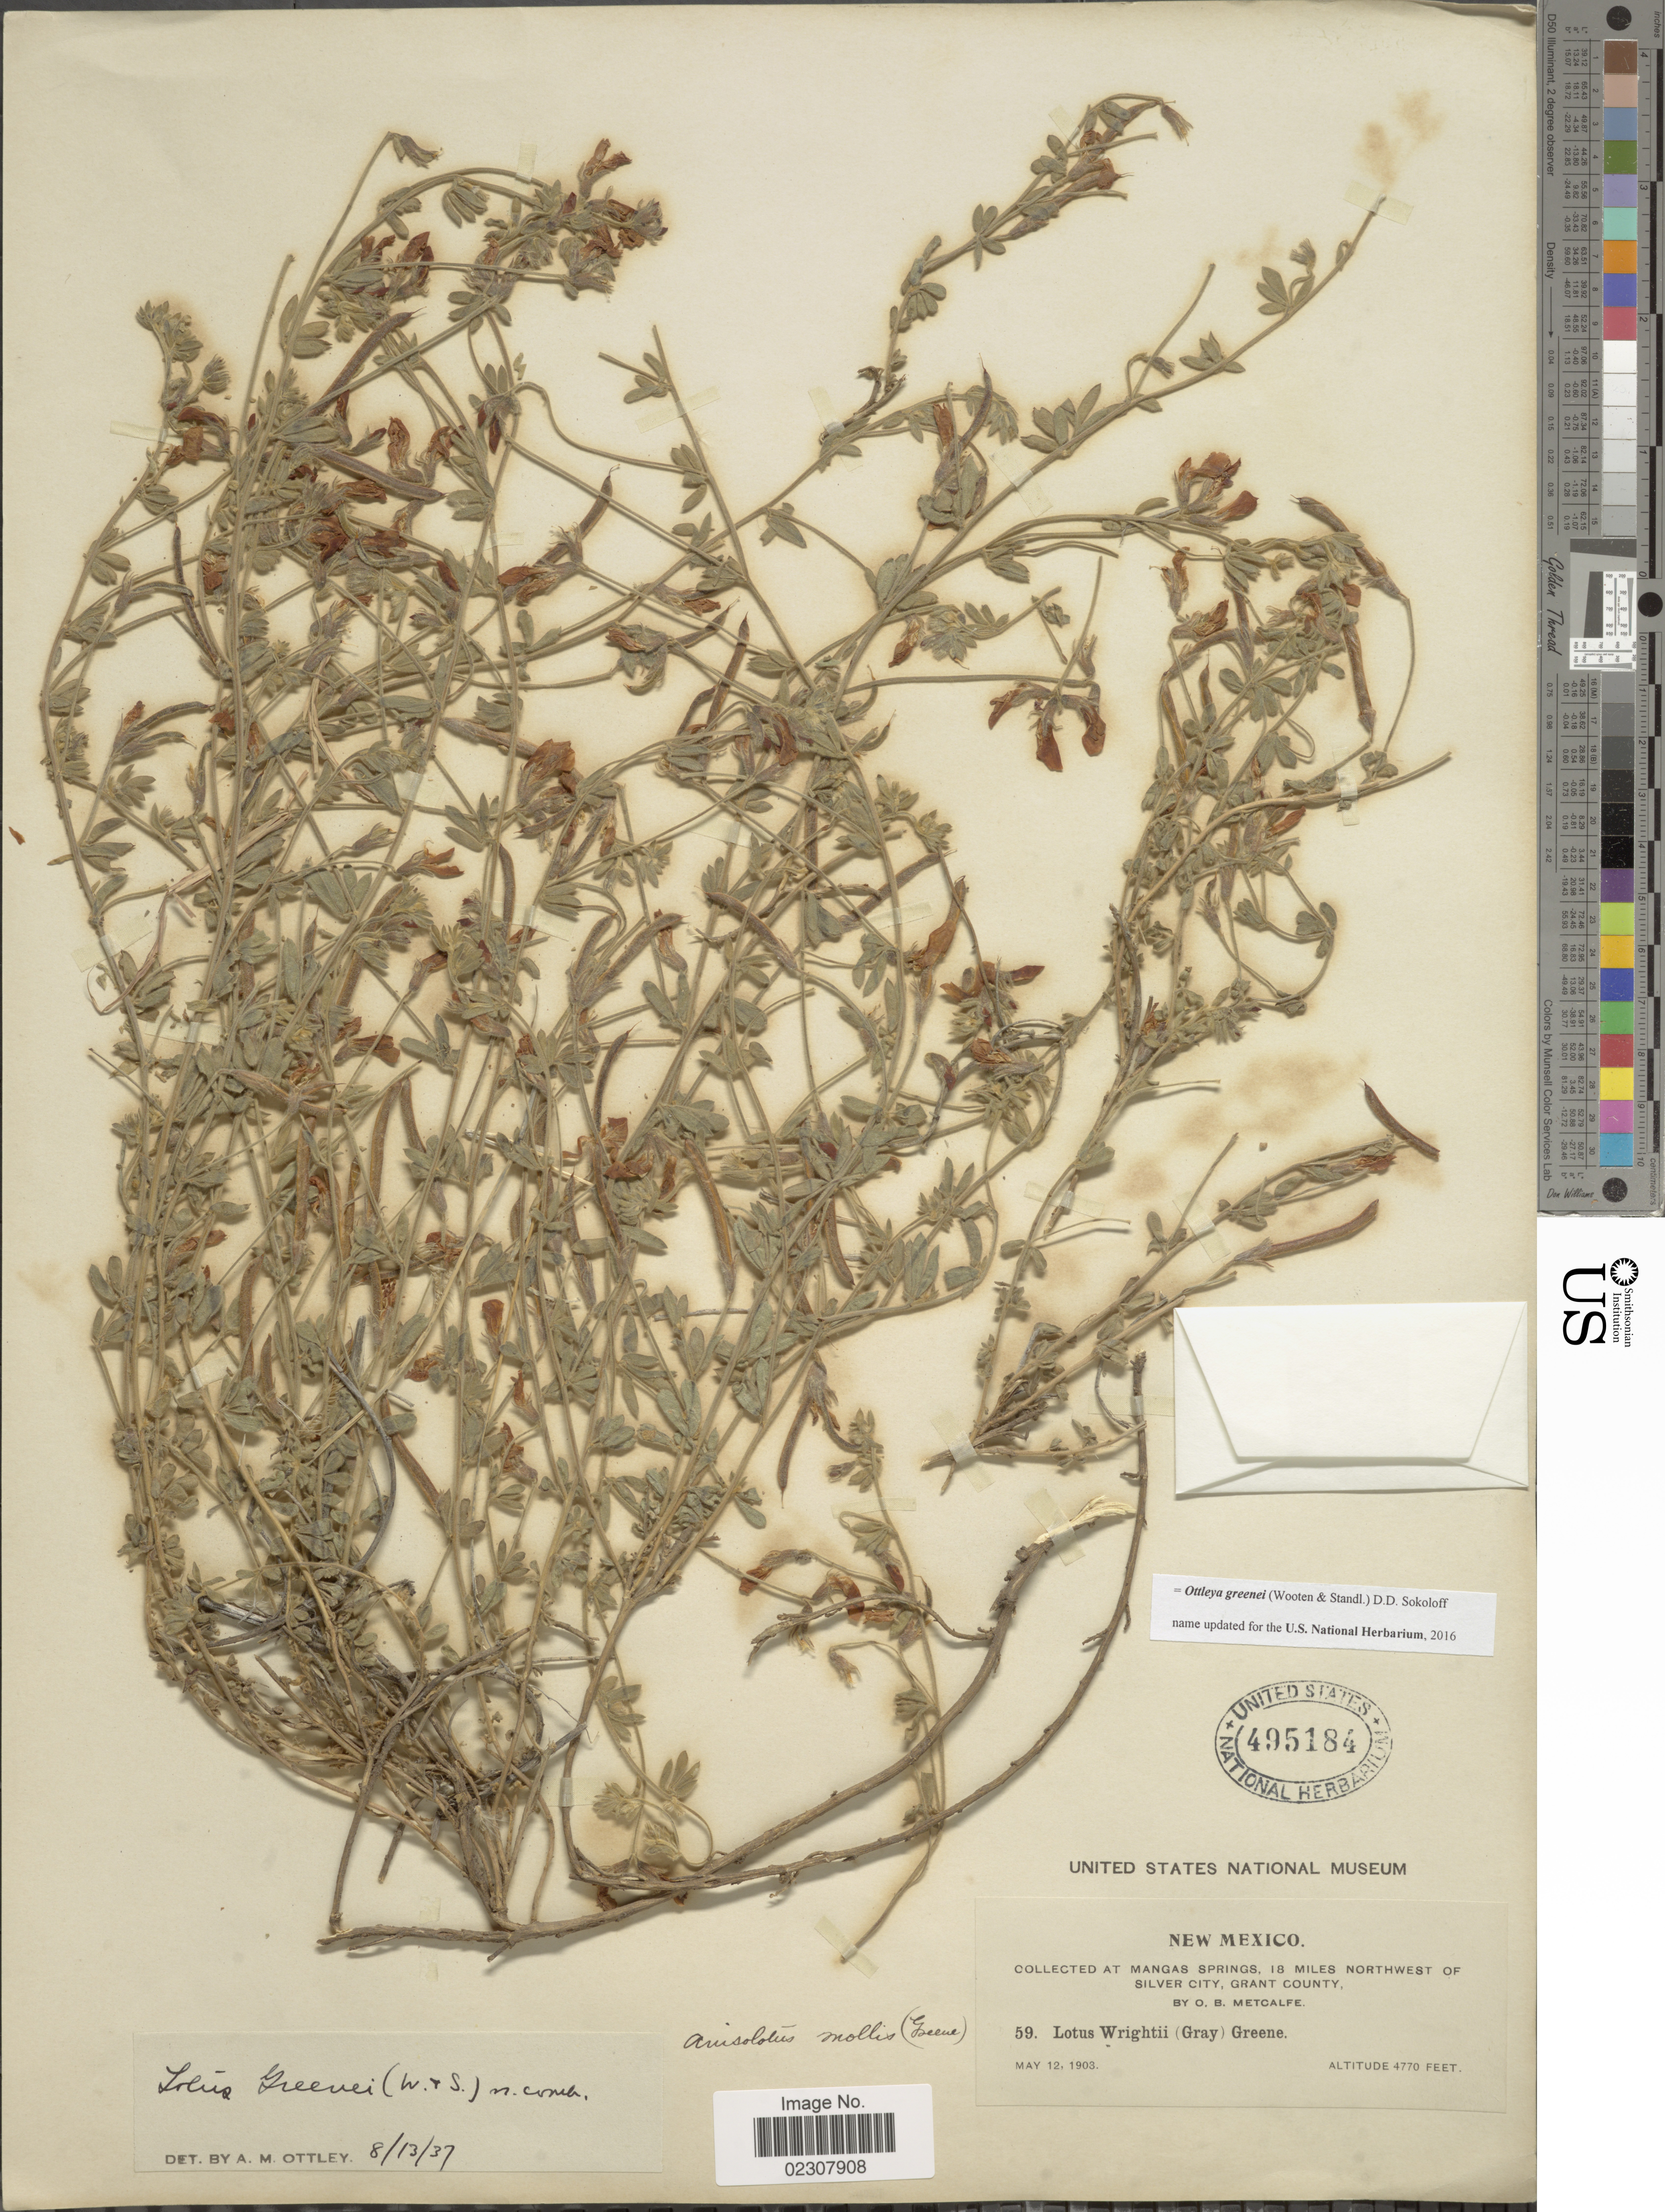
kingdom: Plantae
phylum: Tracheophyta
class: Magnoliopsida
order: Fabales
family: Fabaceae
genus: Ottleya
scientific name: Ottleya greenei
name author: (Wooten & Standl.) D.D. Sokoloff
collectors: O. B. Metcalfe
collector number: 59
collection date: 1903-05-12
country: United States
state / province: New Mexico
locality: At Mangas Springs, 18 iles northwest of Silver City, Grant County.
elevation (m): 1454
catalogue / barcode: US 495184